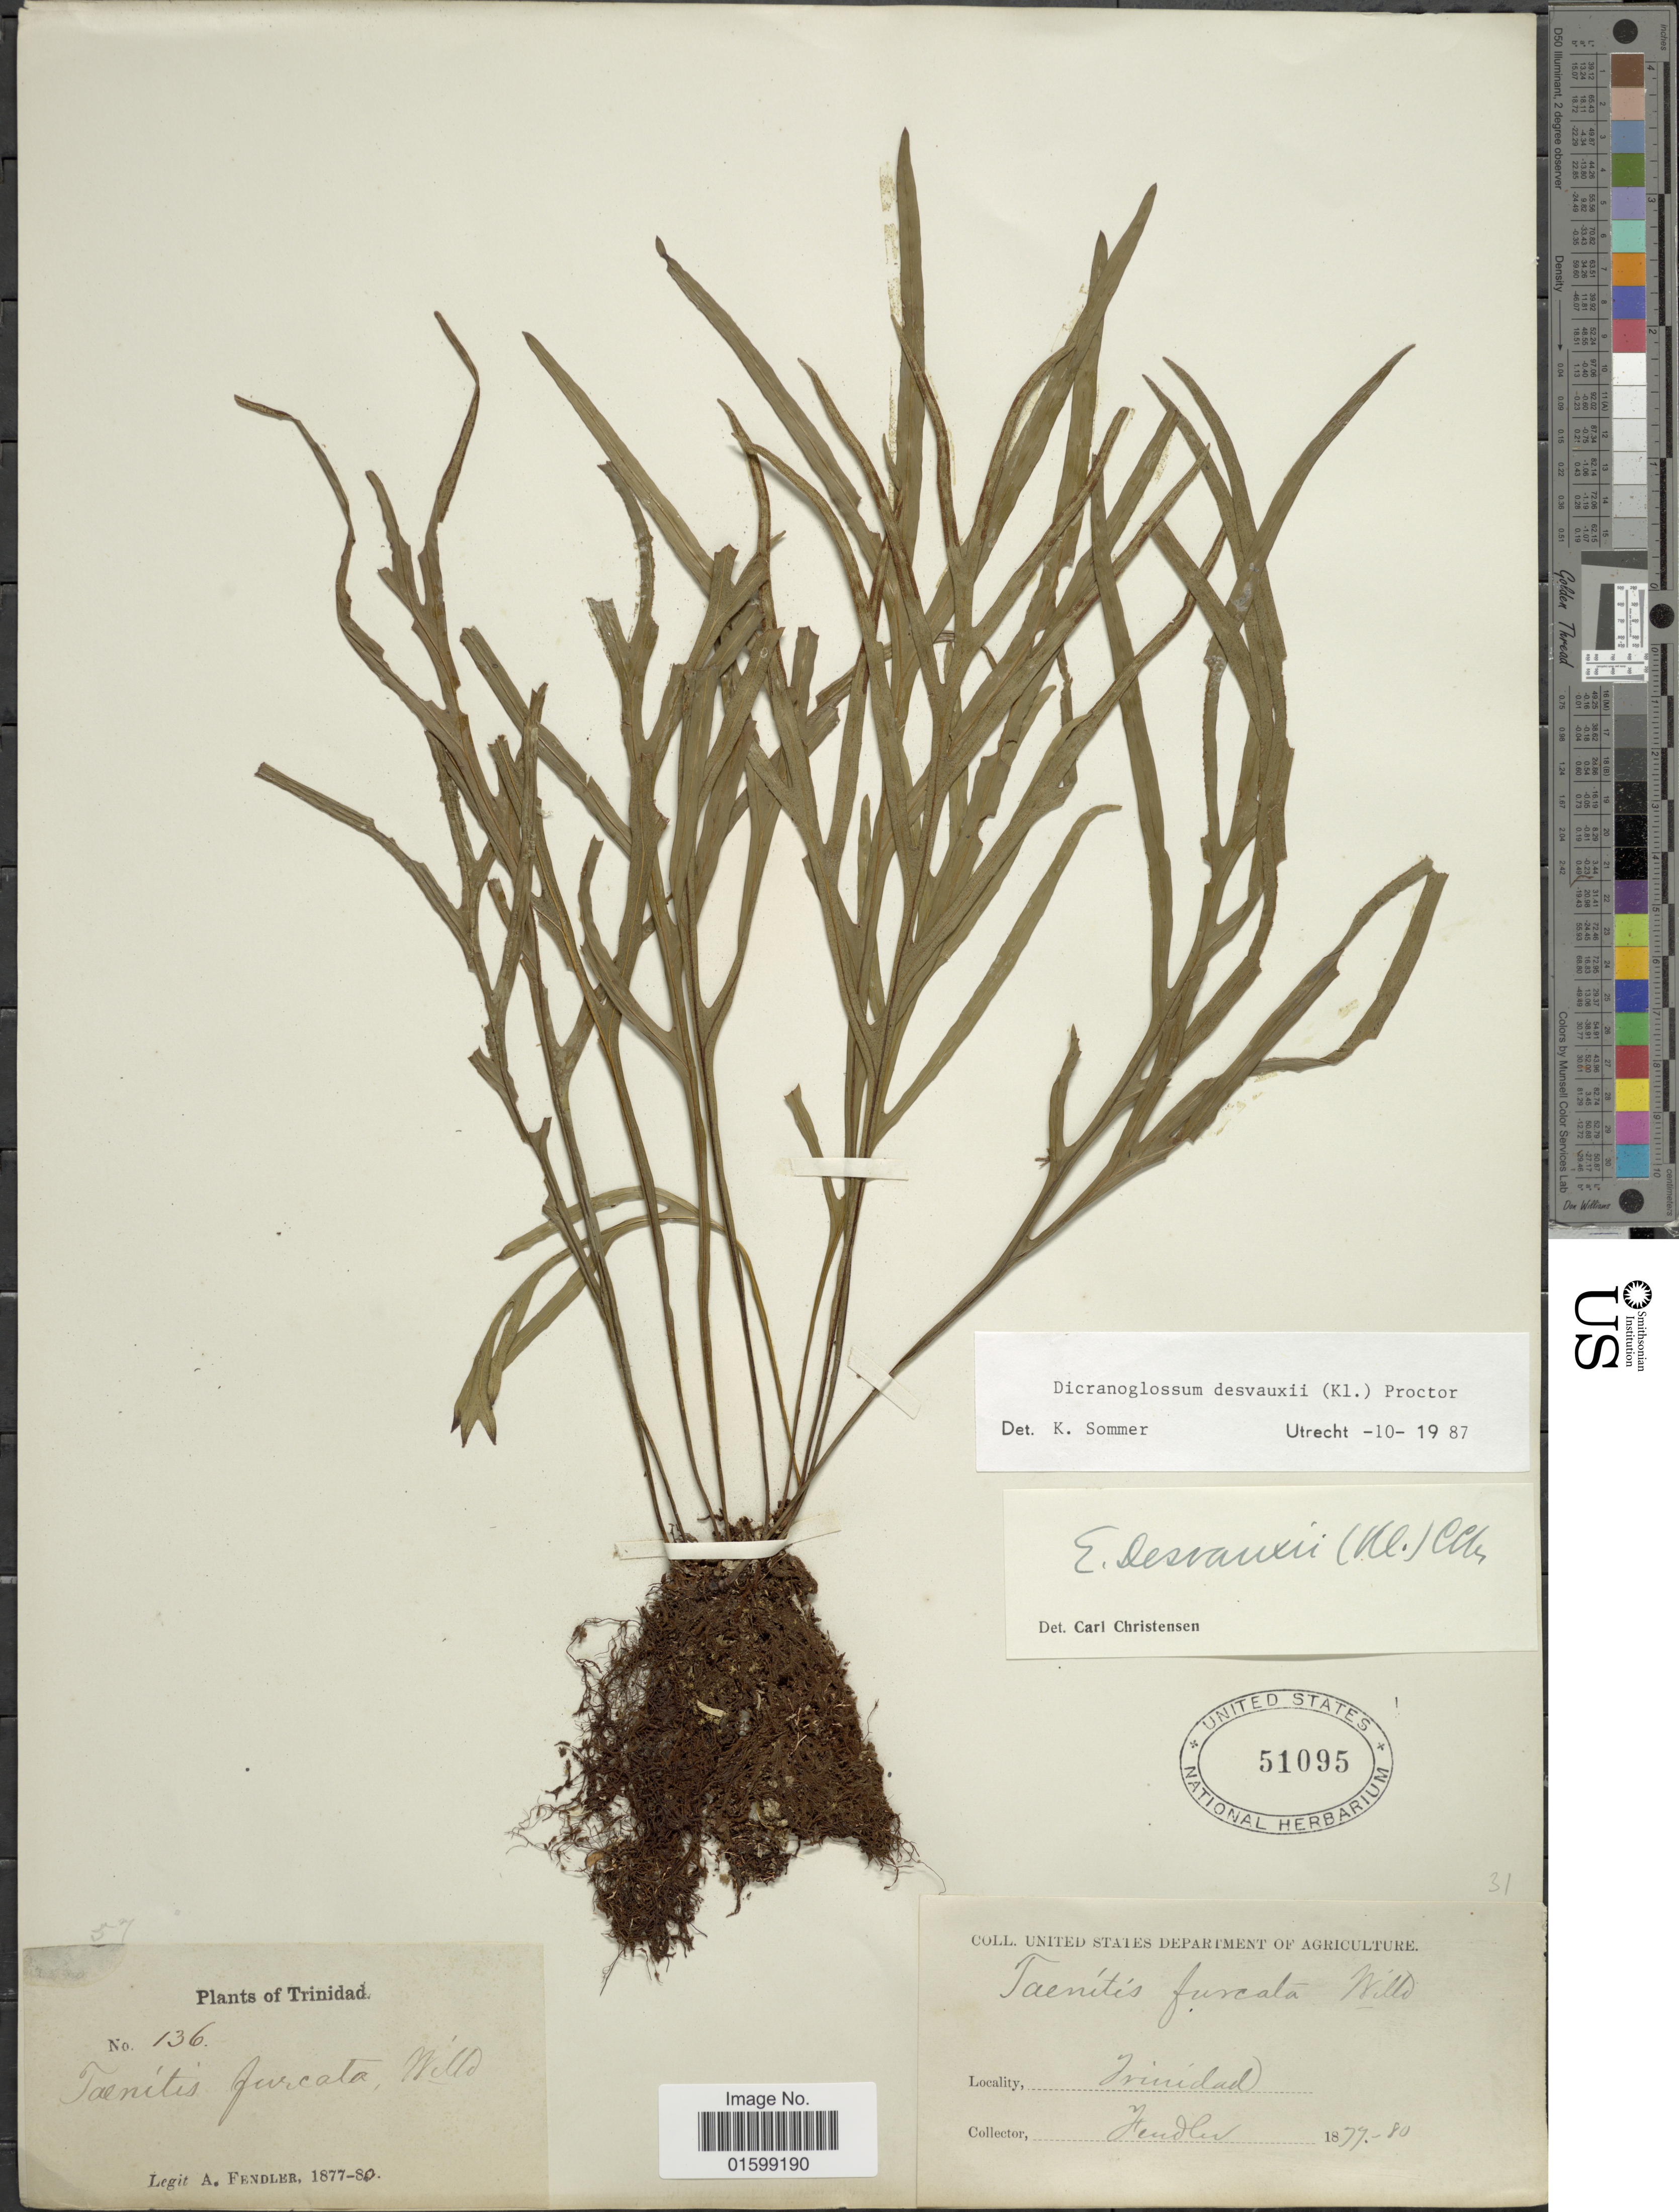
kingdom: Plantae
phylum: Tracheophyta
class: Polypodiopsida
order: Polypodiales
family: Polypodiaceae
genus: Pleopeltis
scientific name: Pleopeltis desvauxii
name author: (Klotzsch) Salino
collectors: A. Fendler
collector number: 136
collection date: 1877/1880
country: Trinidad and Tobago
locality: Trinidad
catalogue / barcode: US 51095